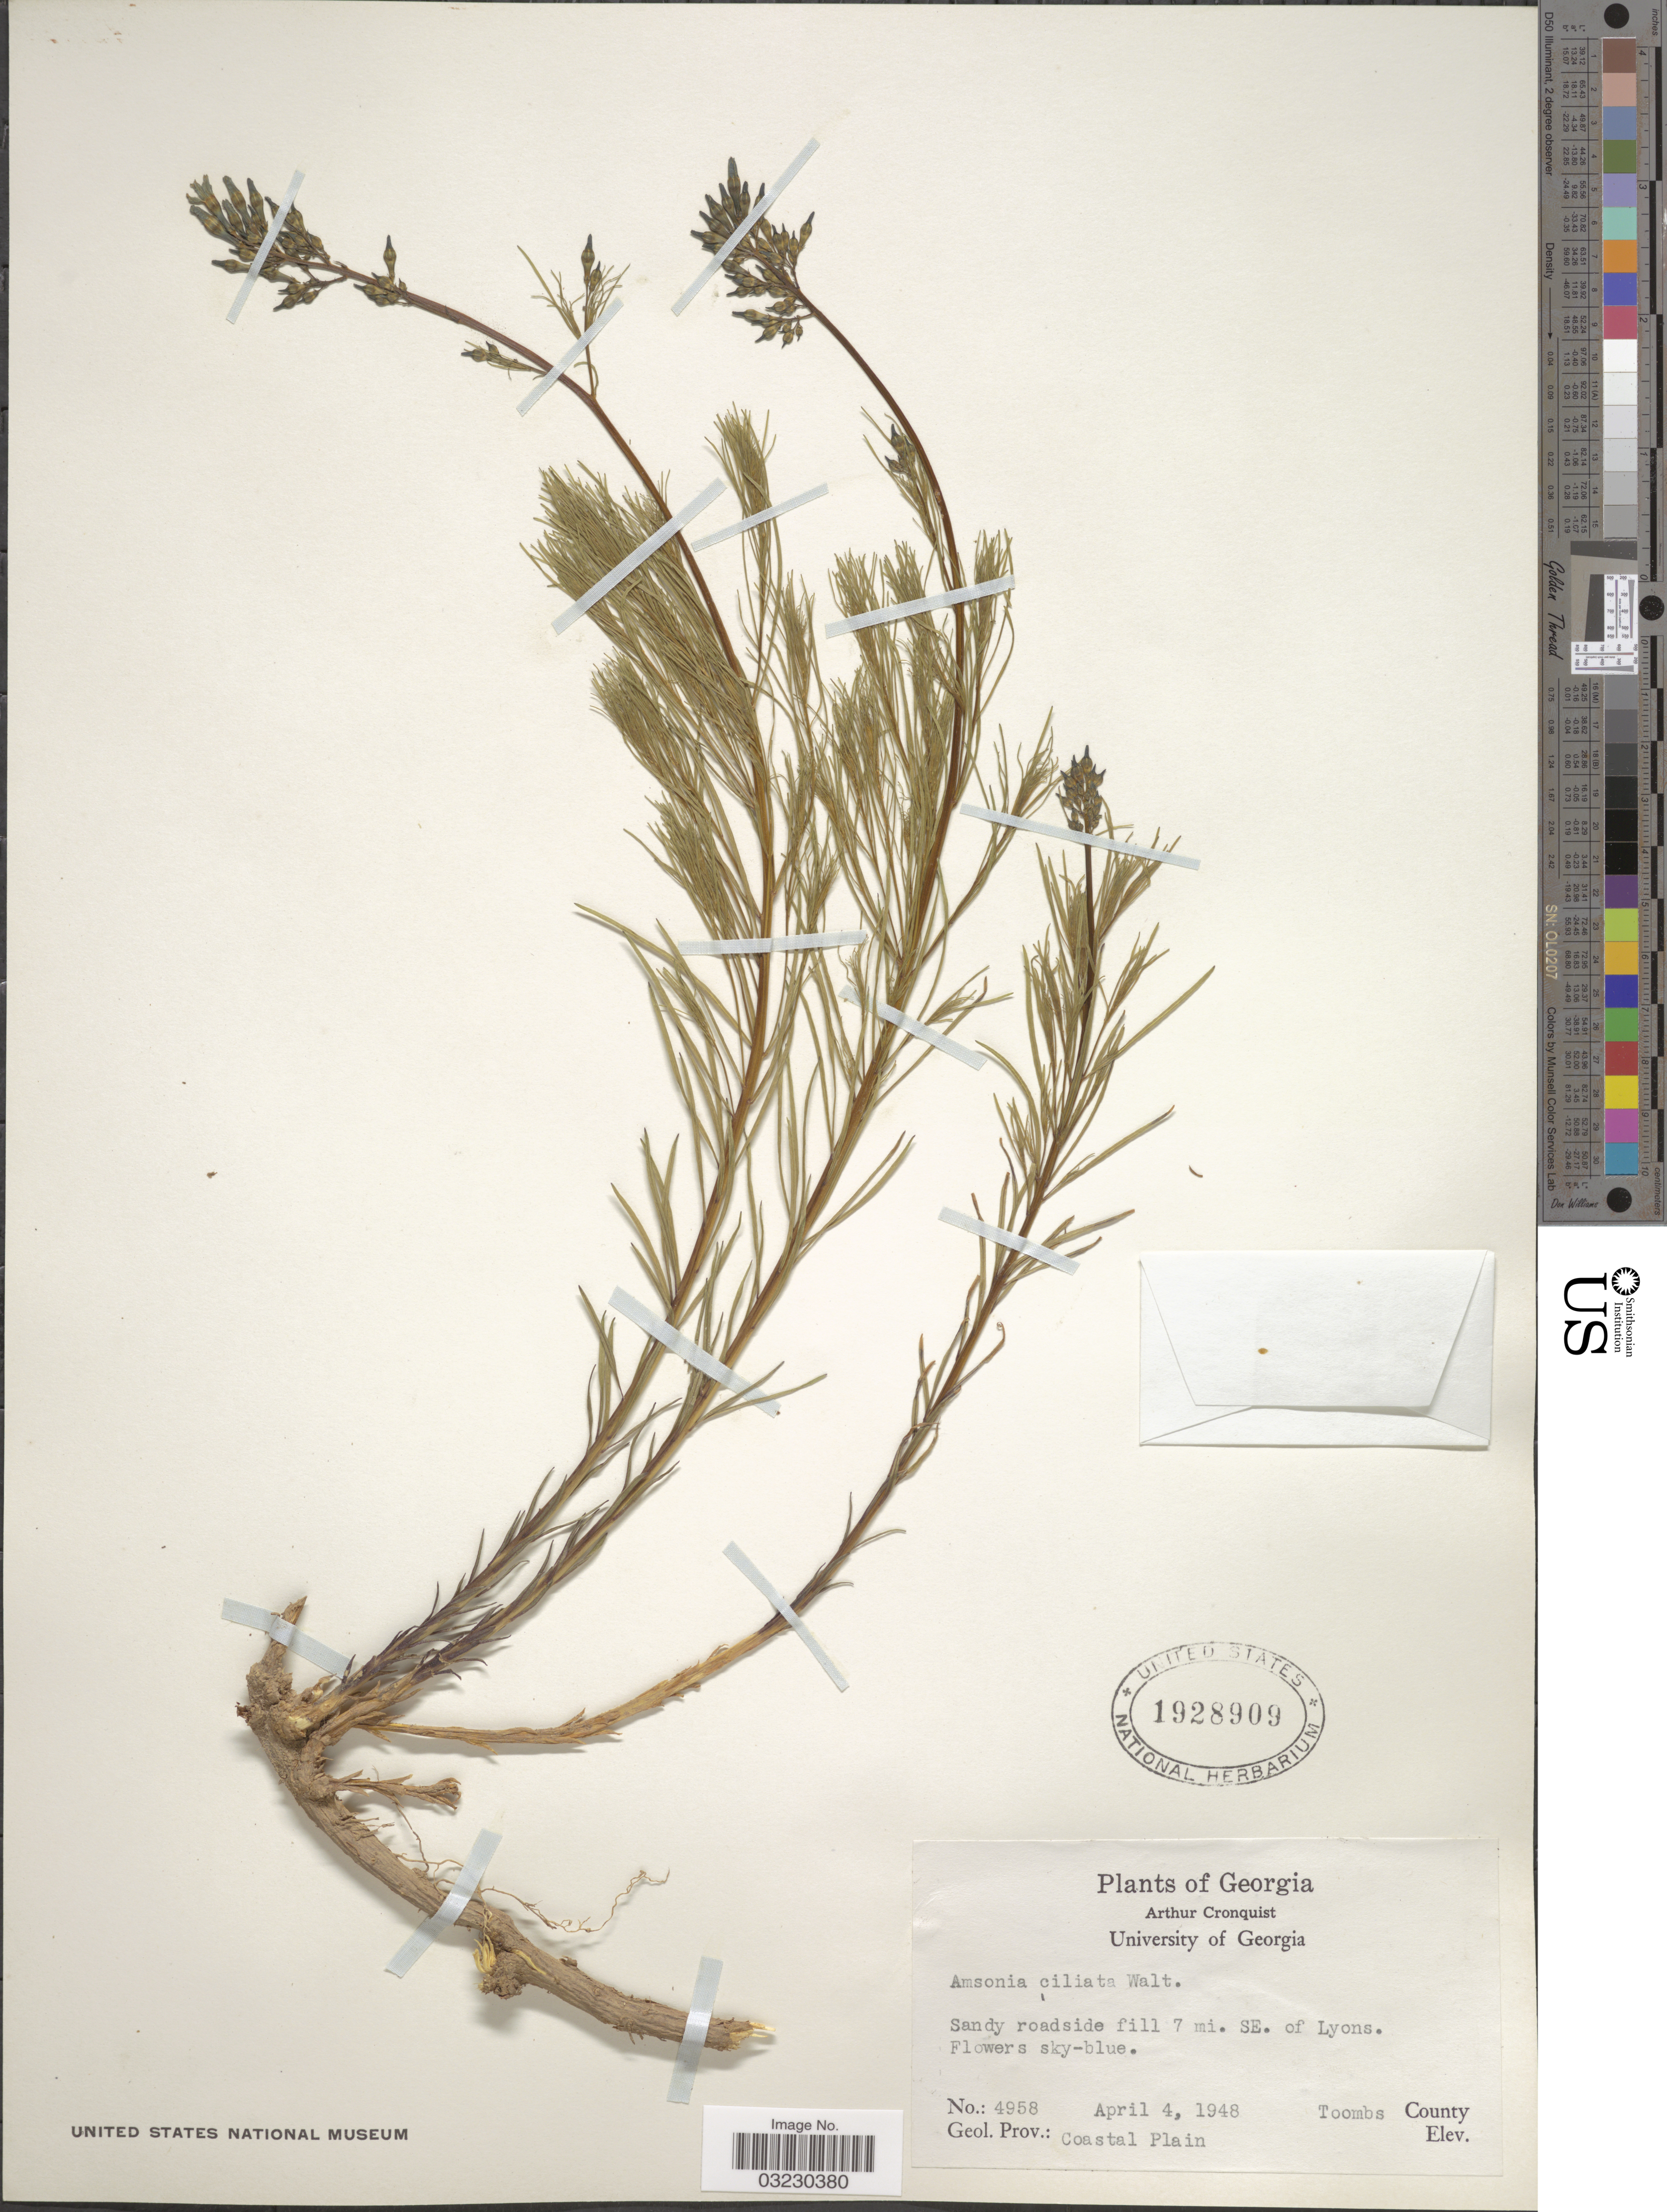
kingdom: Plantae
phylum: Tracheophyta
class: Magnoliopsida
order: Gentianales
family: Apocynaceae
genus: Amsonia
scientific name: Amsonia ciliata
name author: Walter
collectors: A. J. Cronquist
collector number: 4958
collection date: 1948-04-04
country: United States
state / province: Georgia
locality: Sandy roadside fill 7 mi. SE. of Lyons. Toombs County. Geol. Prov.: Coastal Plain.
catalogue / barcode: US 1928909